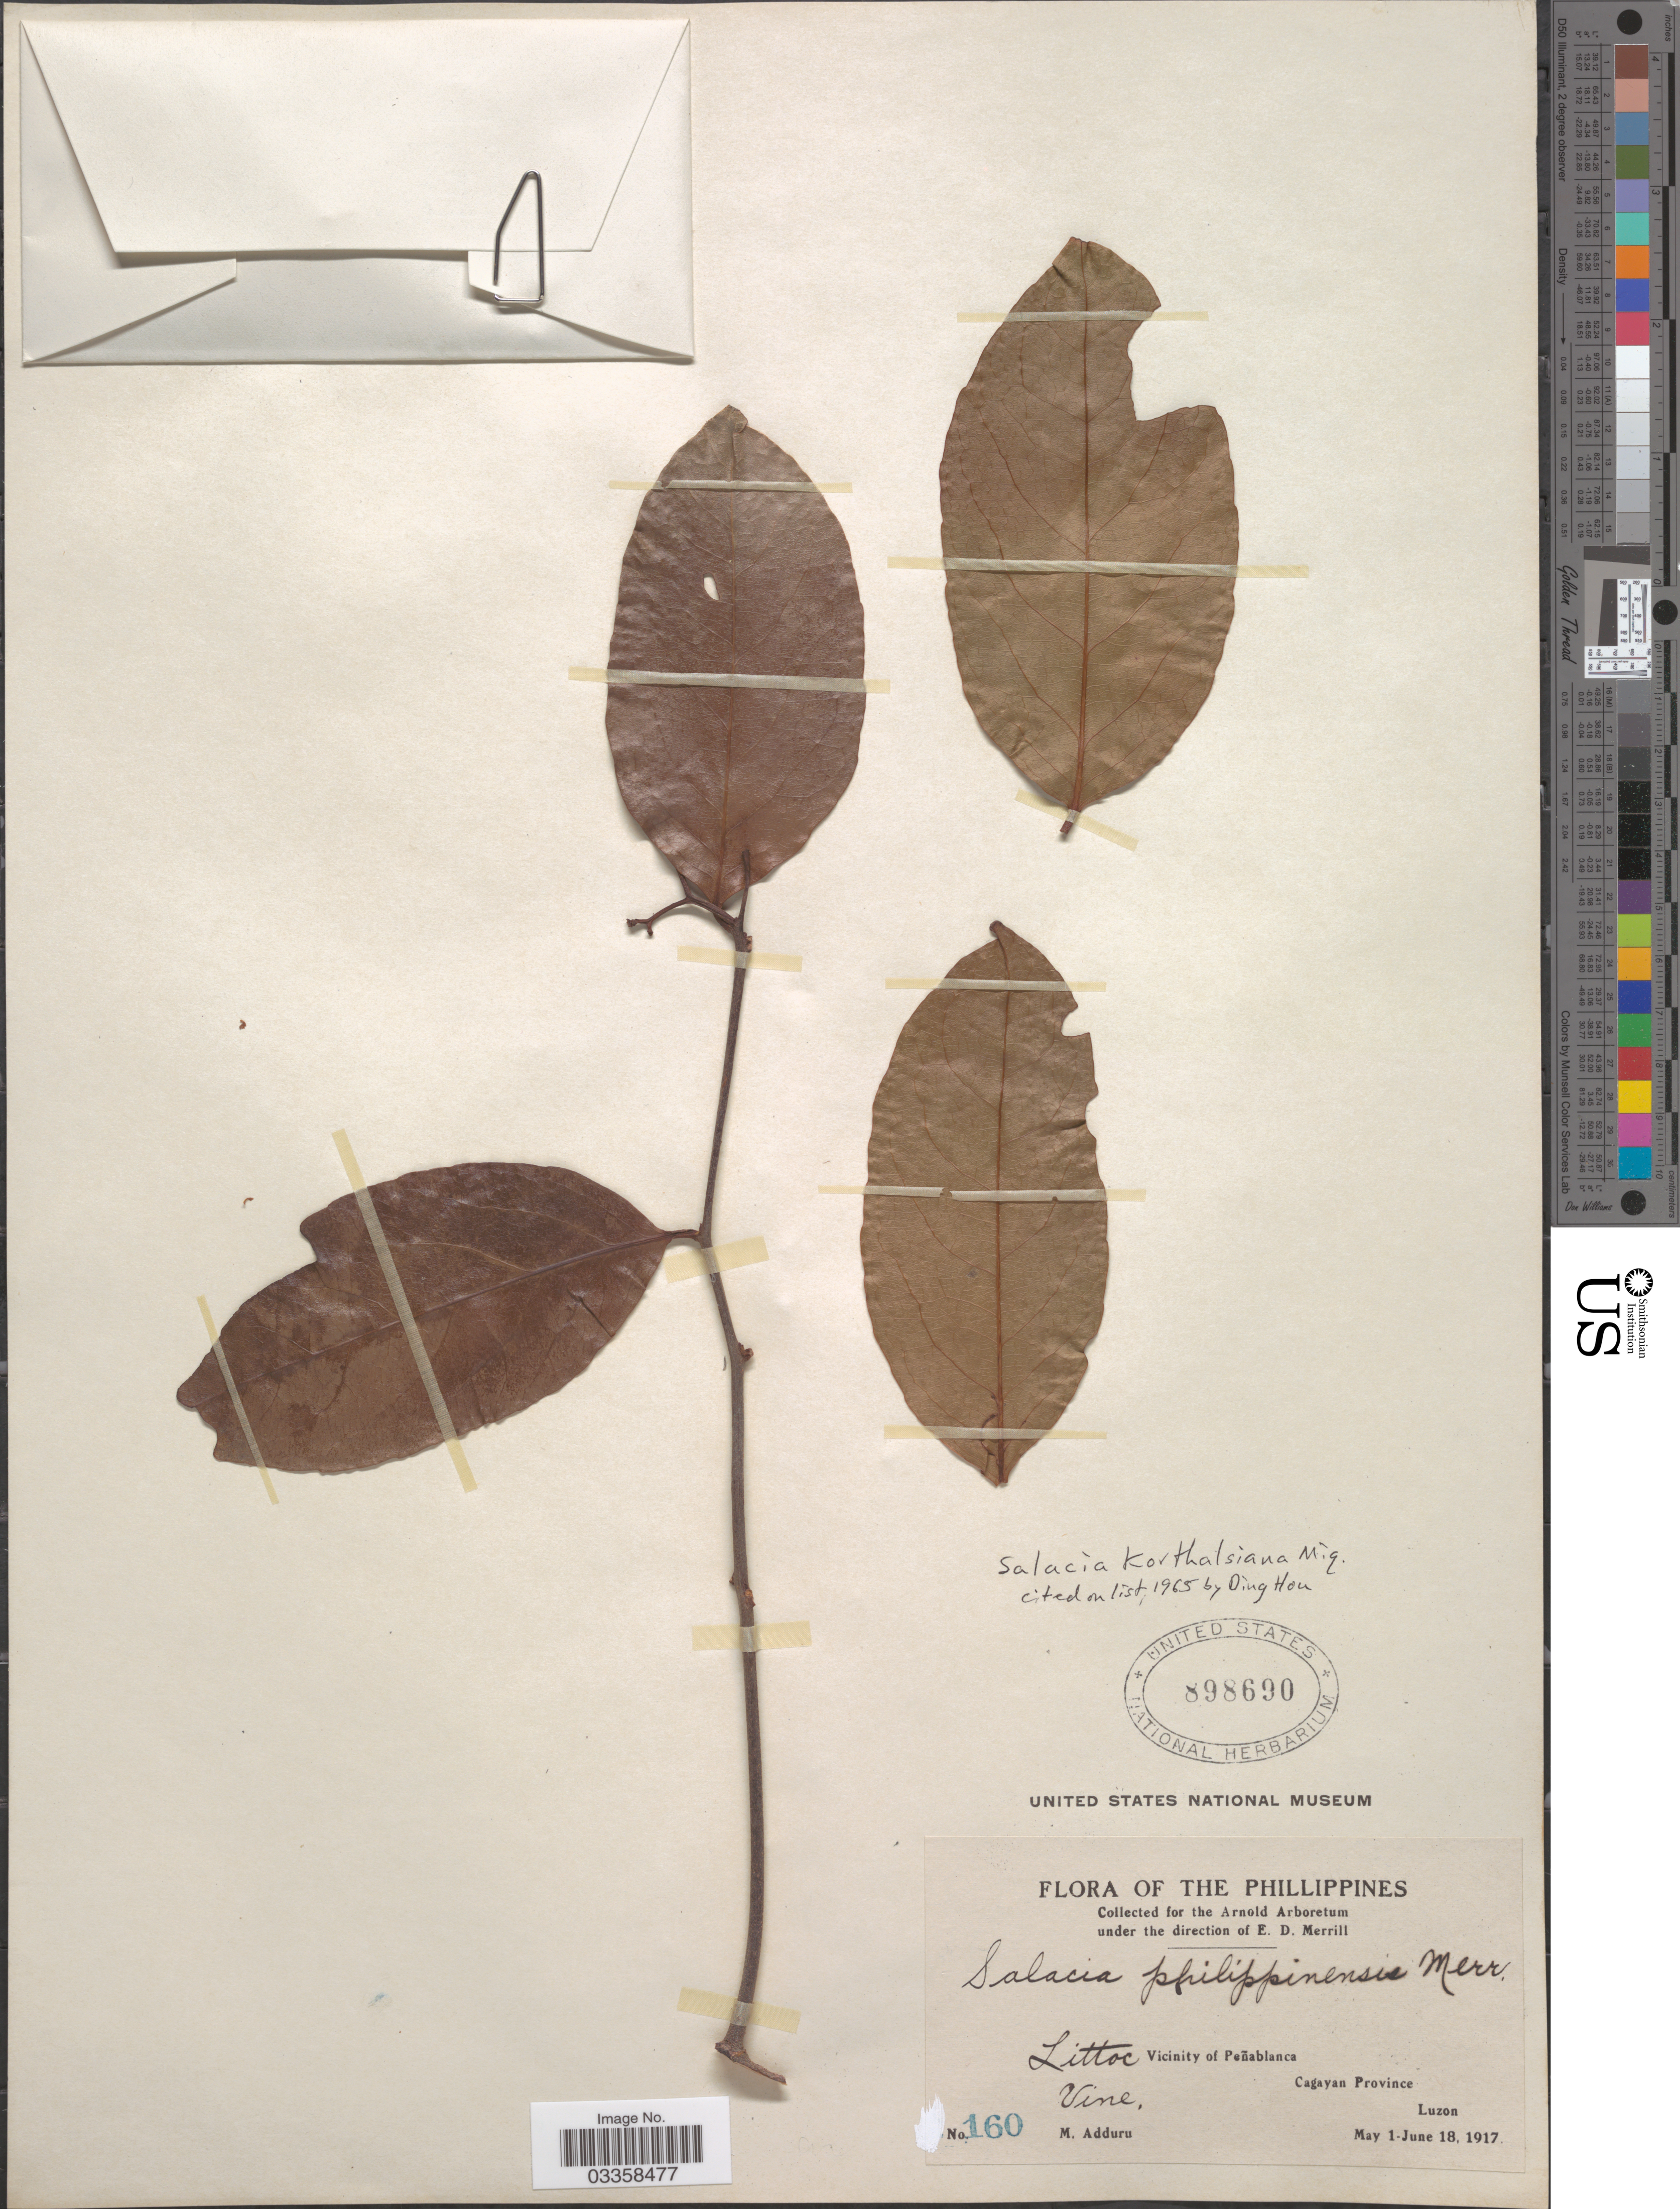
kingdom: Plantae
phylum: Tracheophyta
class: Magnoliopsida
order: Celastrales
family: Celastraceae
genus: Salacia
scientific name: Salacia korthalsiana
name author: Miq.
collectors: M. Adduru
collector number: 160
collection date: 1917-05-01/1917-06-18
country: Philippines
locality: Vicinity of Peñablanca. Cagayan Province. Luzon.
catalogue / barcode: US 898690